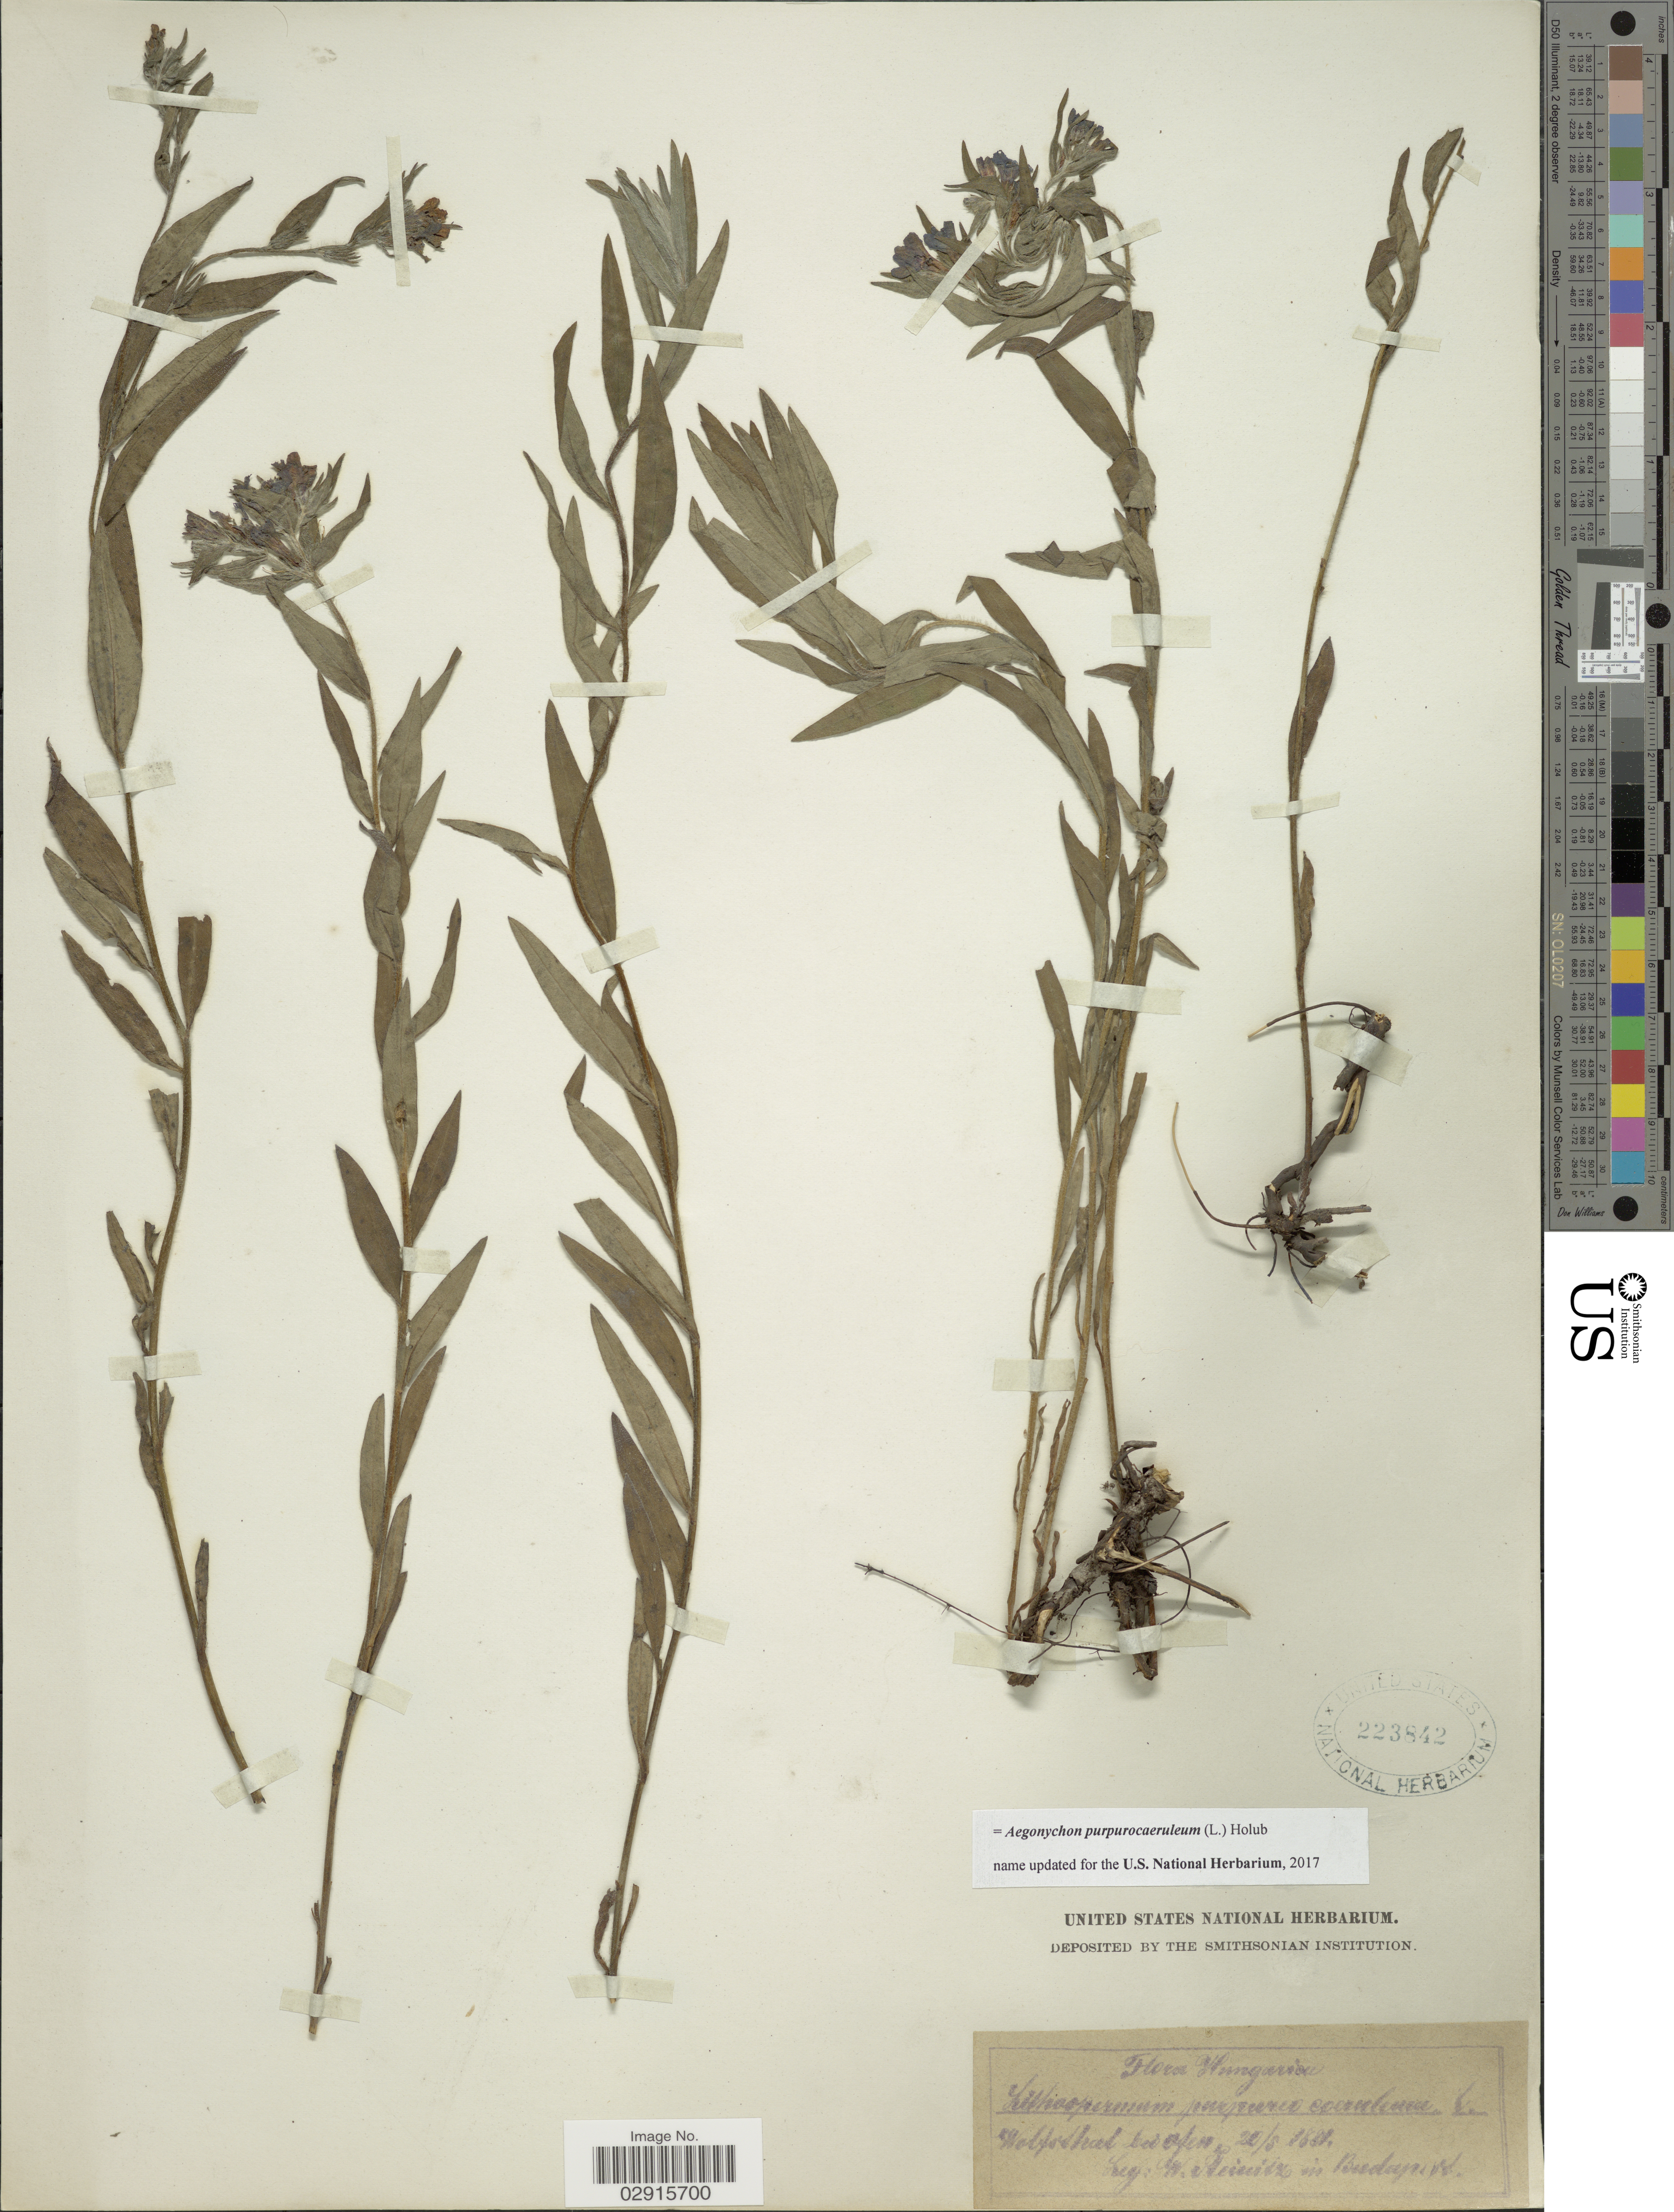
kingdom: Plantae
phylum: Tracheophyta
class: Magnoliopsida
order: Boraginales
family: Boraginaceae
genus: Aegonychon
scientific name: Aegonychon purpurocaeruleum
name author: (L.) Holub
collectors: W. Reinitz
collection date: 1881-05-20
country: Hungary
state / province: Budapest, Capital District of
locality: Budapest. Wolfstrat [interpreted] bei Ofen.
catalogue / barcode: US 223842